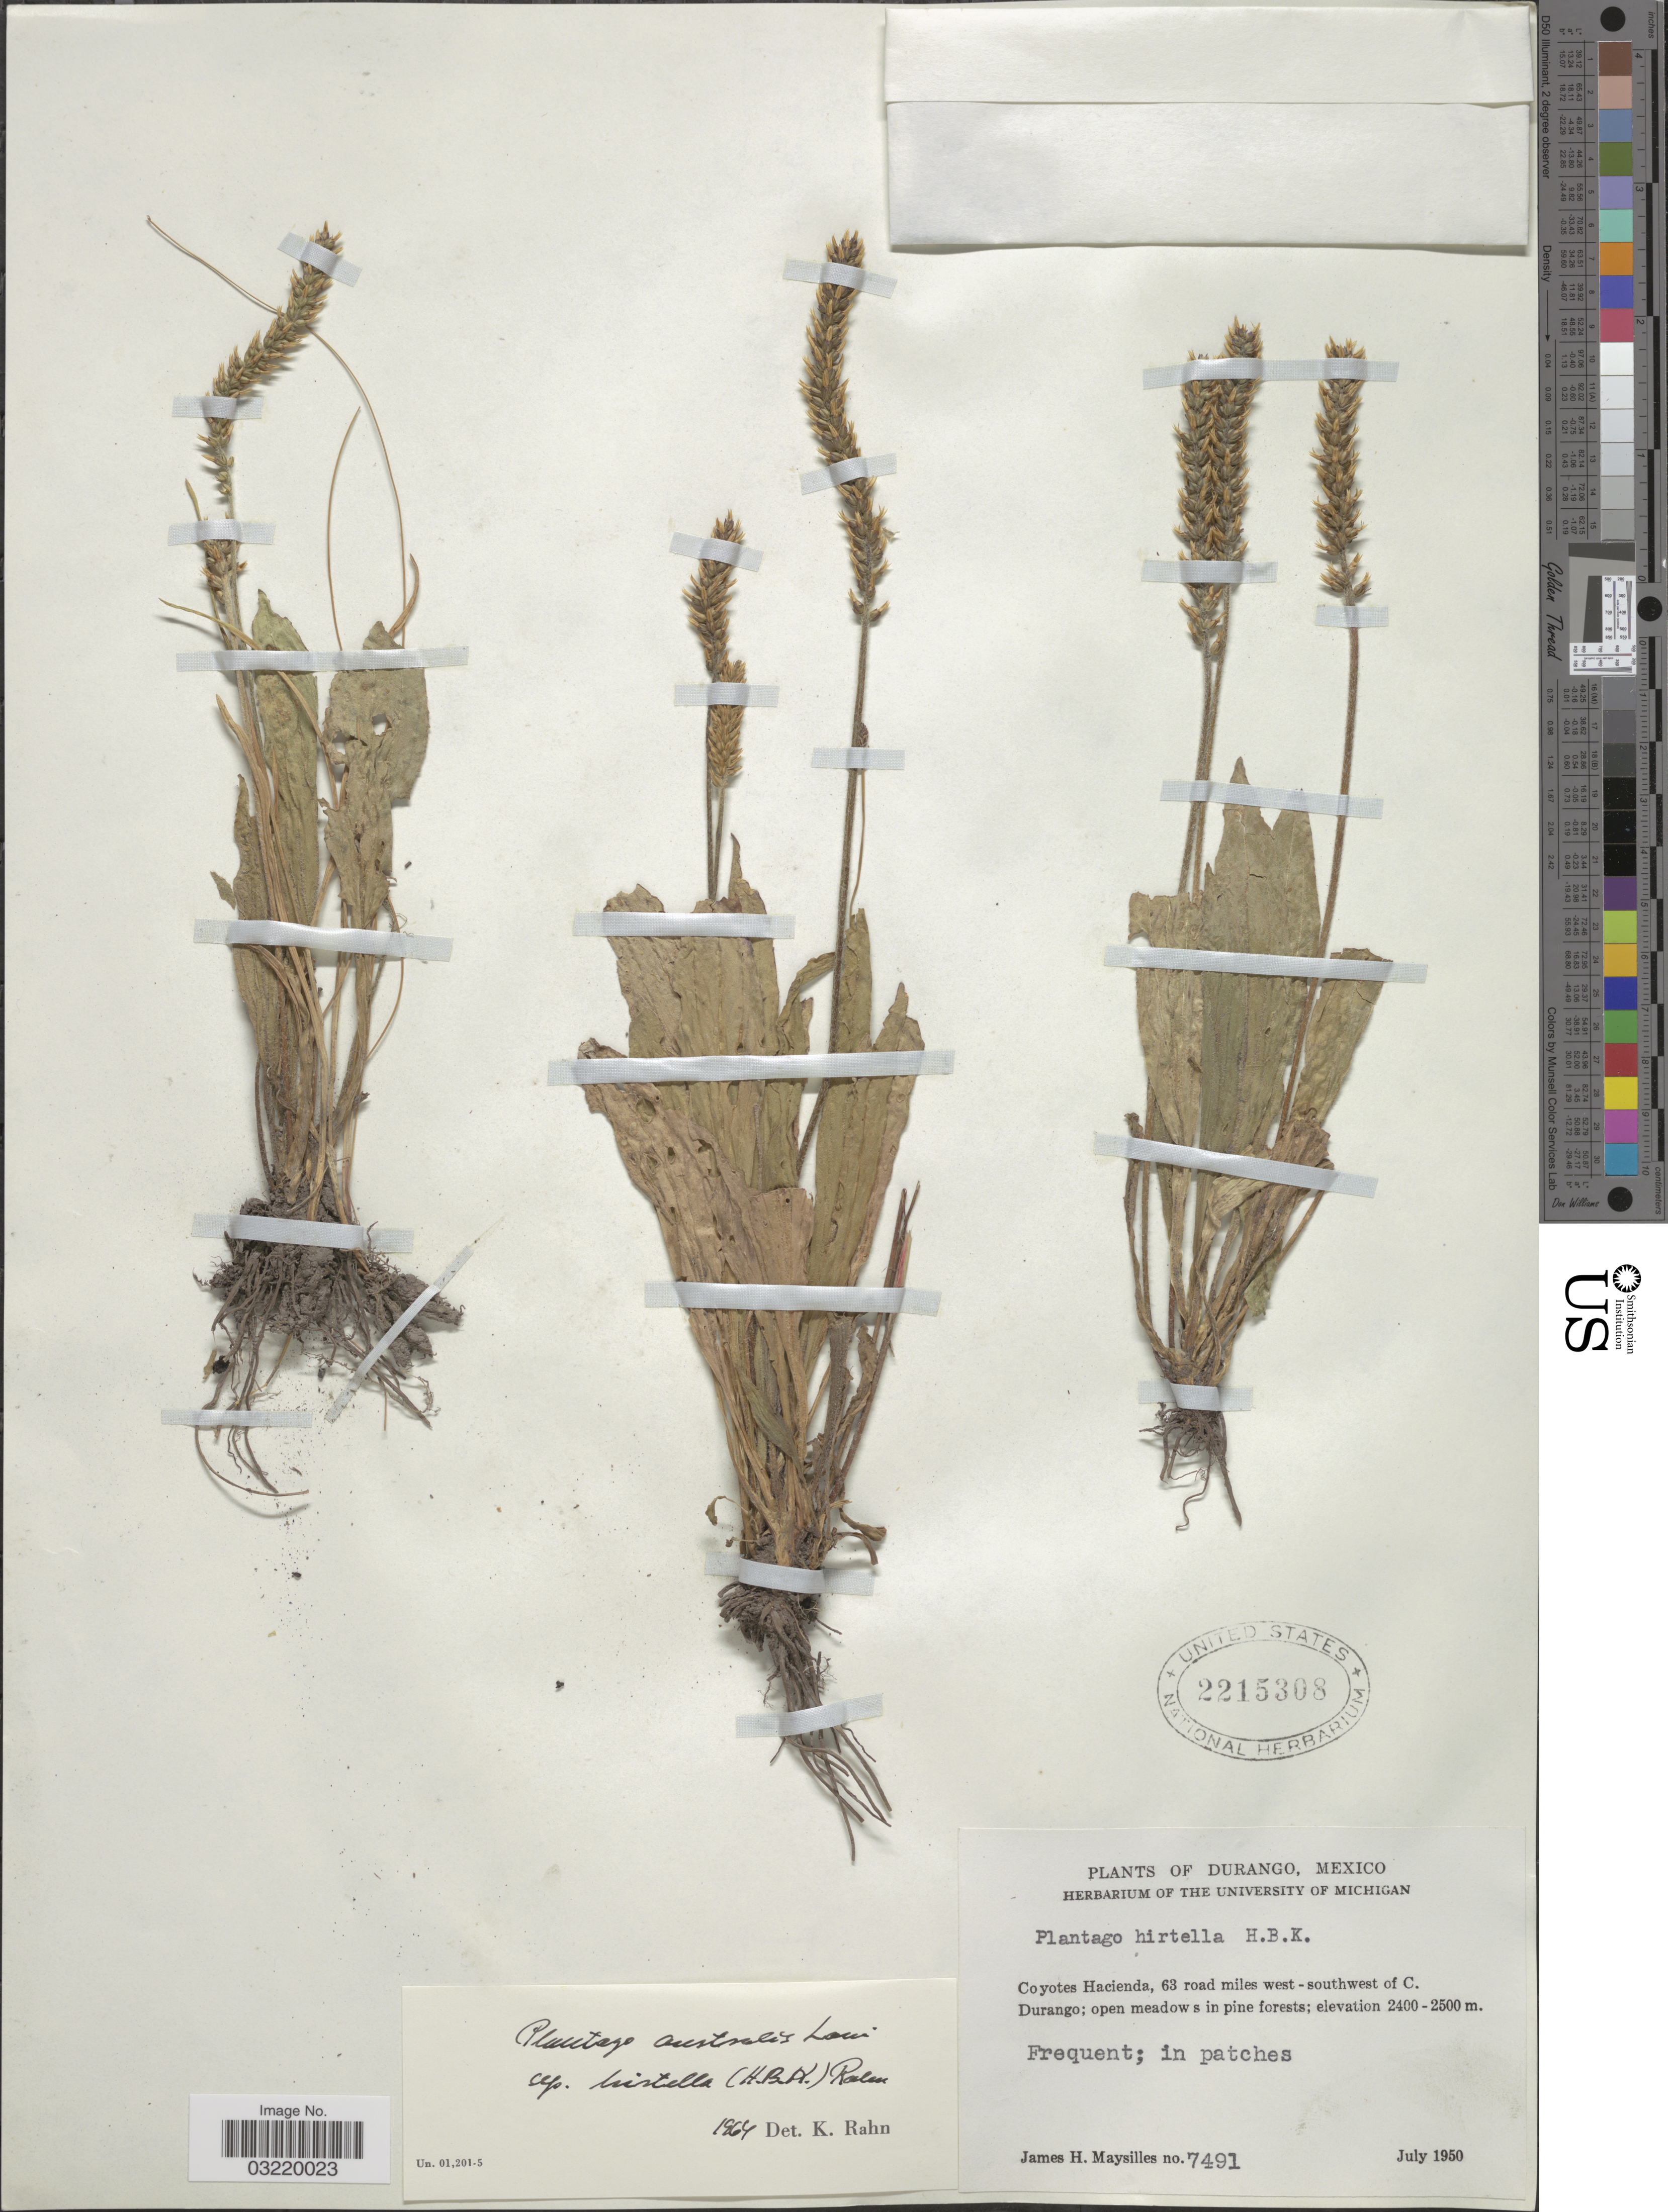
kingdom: Plantae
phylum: Tracheophyta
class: Magnoliopsida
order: Lamiales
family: Plantaginaceae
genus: Plantago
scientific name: Plantago australis subsp. hirtella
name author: (Kunth) Rahn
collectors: J. Maysilles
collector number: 7491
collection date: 1950-07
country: Mexico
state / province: Durango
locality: Coyotes Hacienda, 63 road miles west - southwest of C. Durango.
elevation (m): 2400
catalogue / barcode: US 2215308